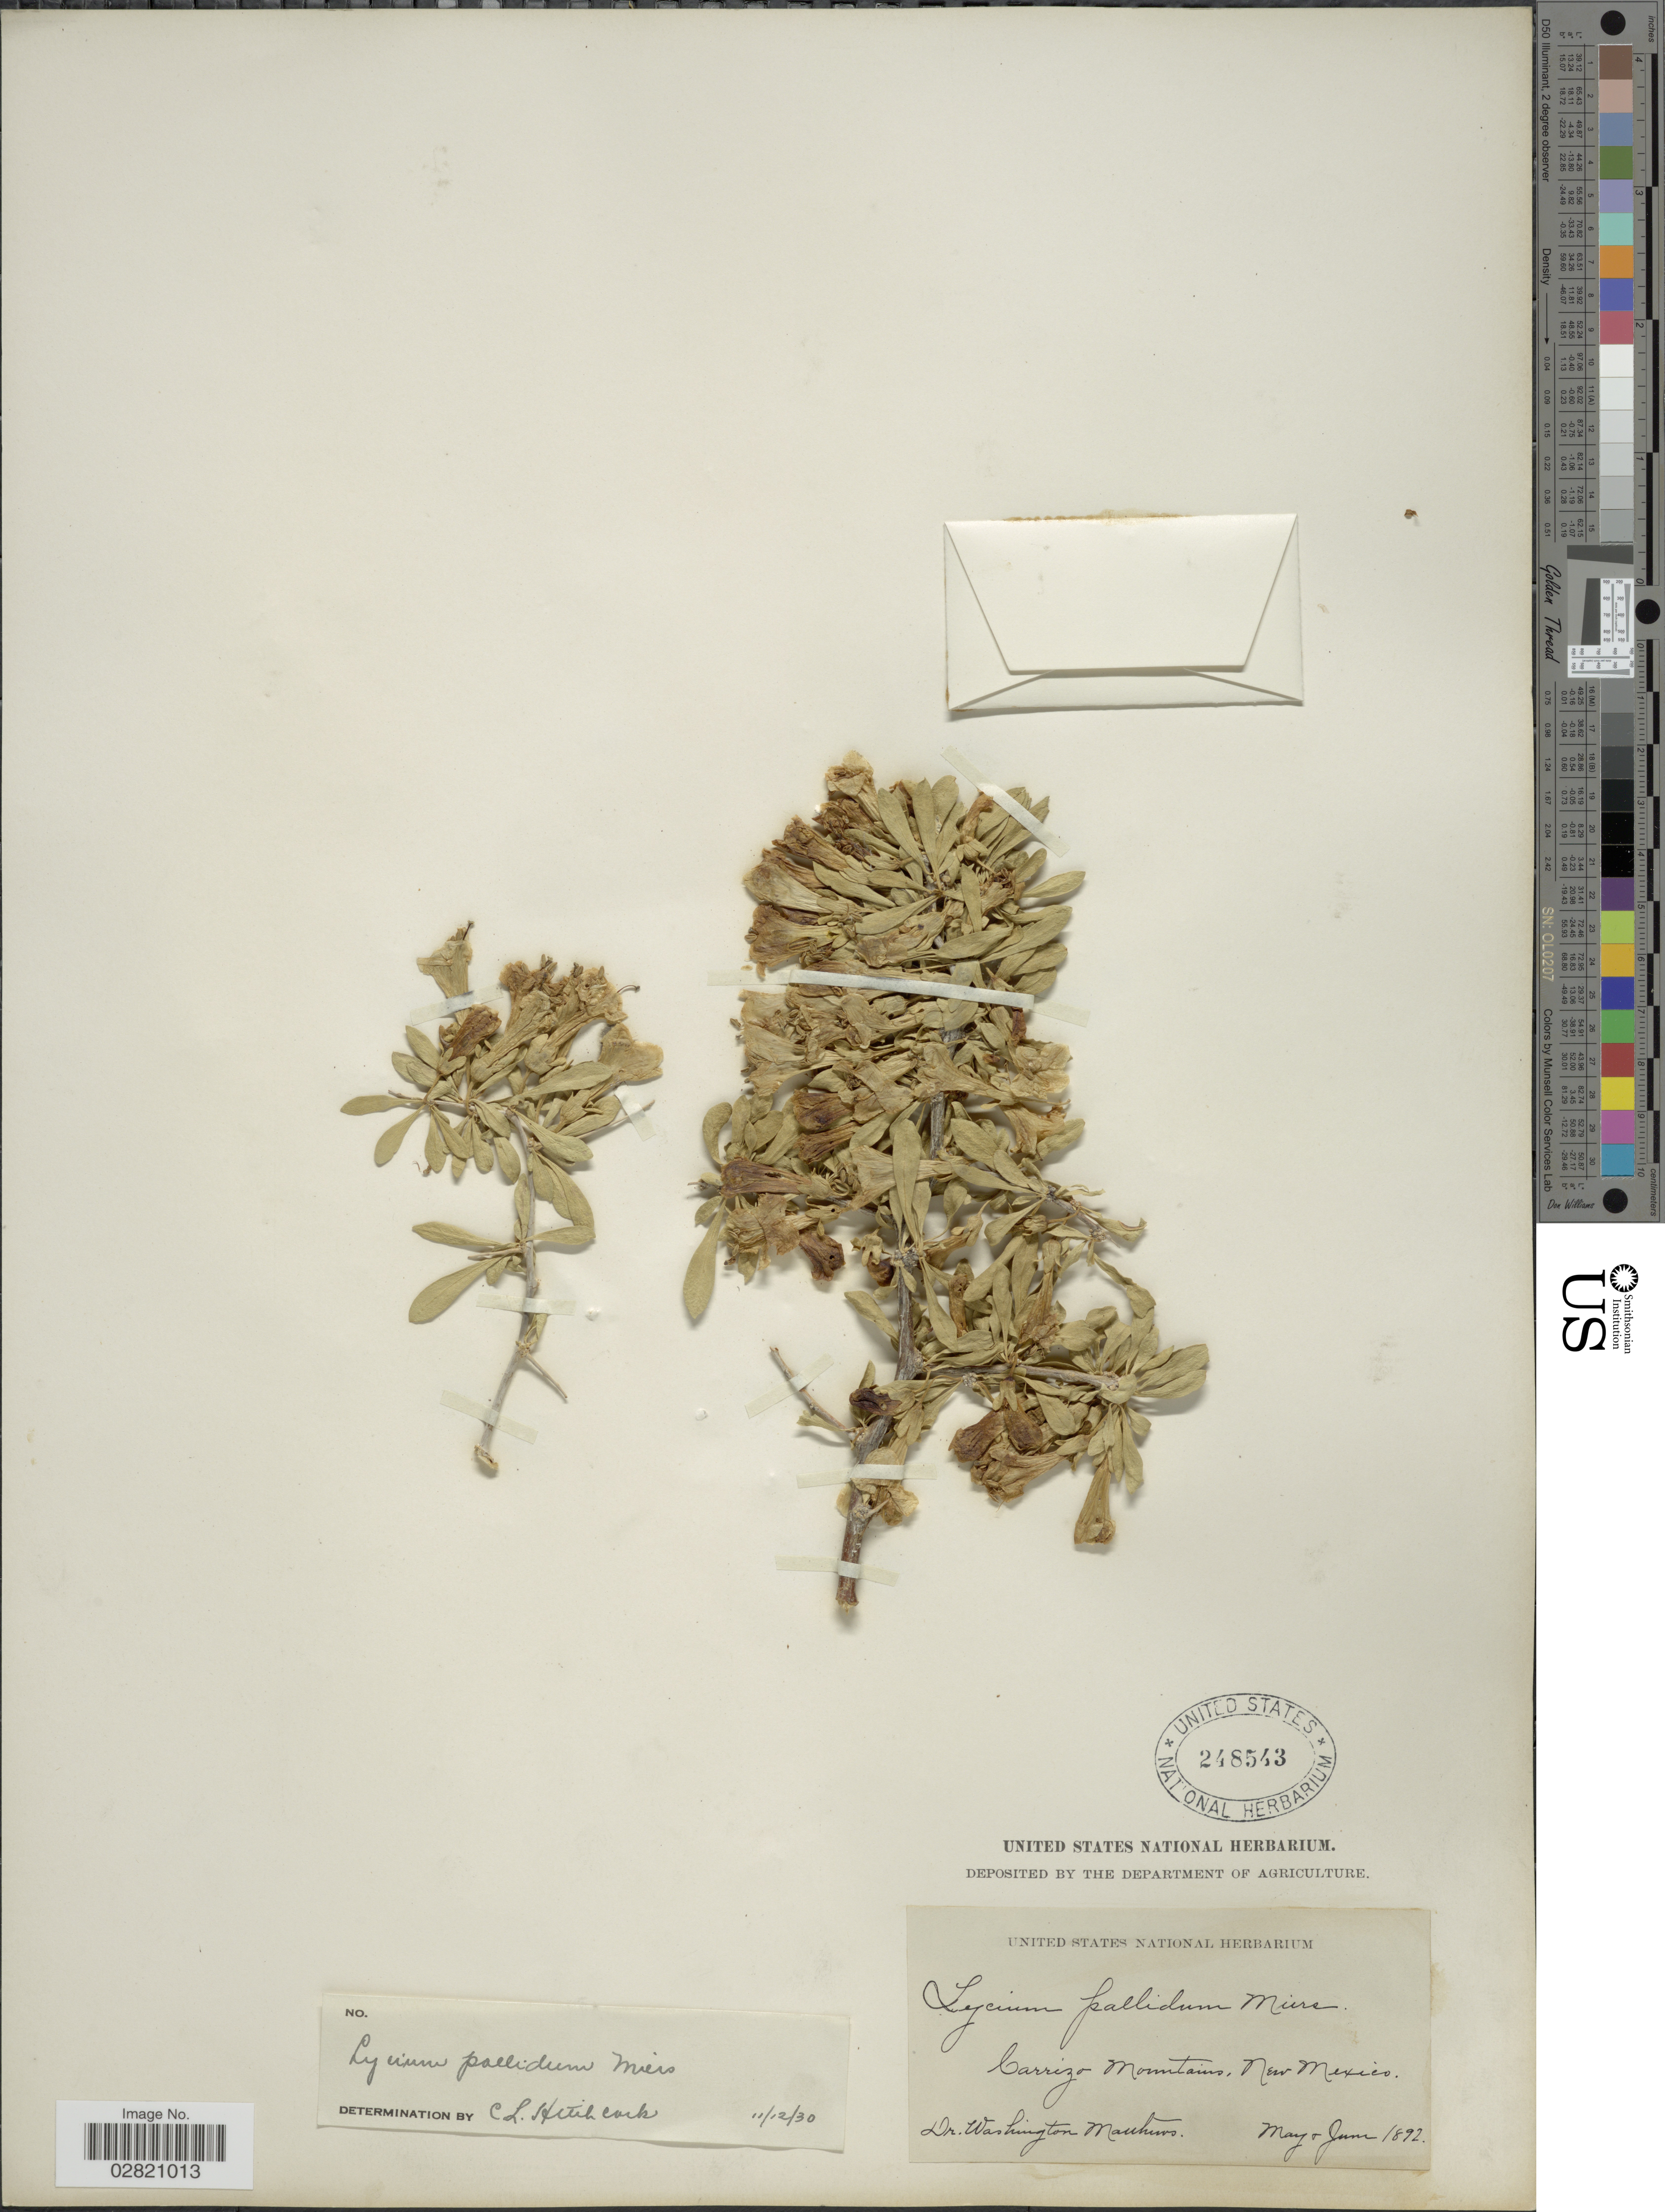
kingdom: Plantae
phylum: Tracheophyta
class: Magnoliopsida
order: Solanales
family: Solanaceae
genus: Lycium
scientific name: Lycium pallidum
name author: Miers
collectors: W. Manhiro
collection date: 1892-05/1892-06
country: United States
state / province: New Mexico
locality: Carrizo Mountains.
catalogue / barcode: US 248543